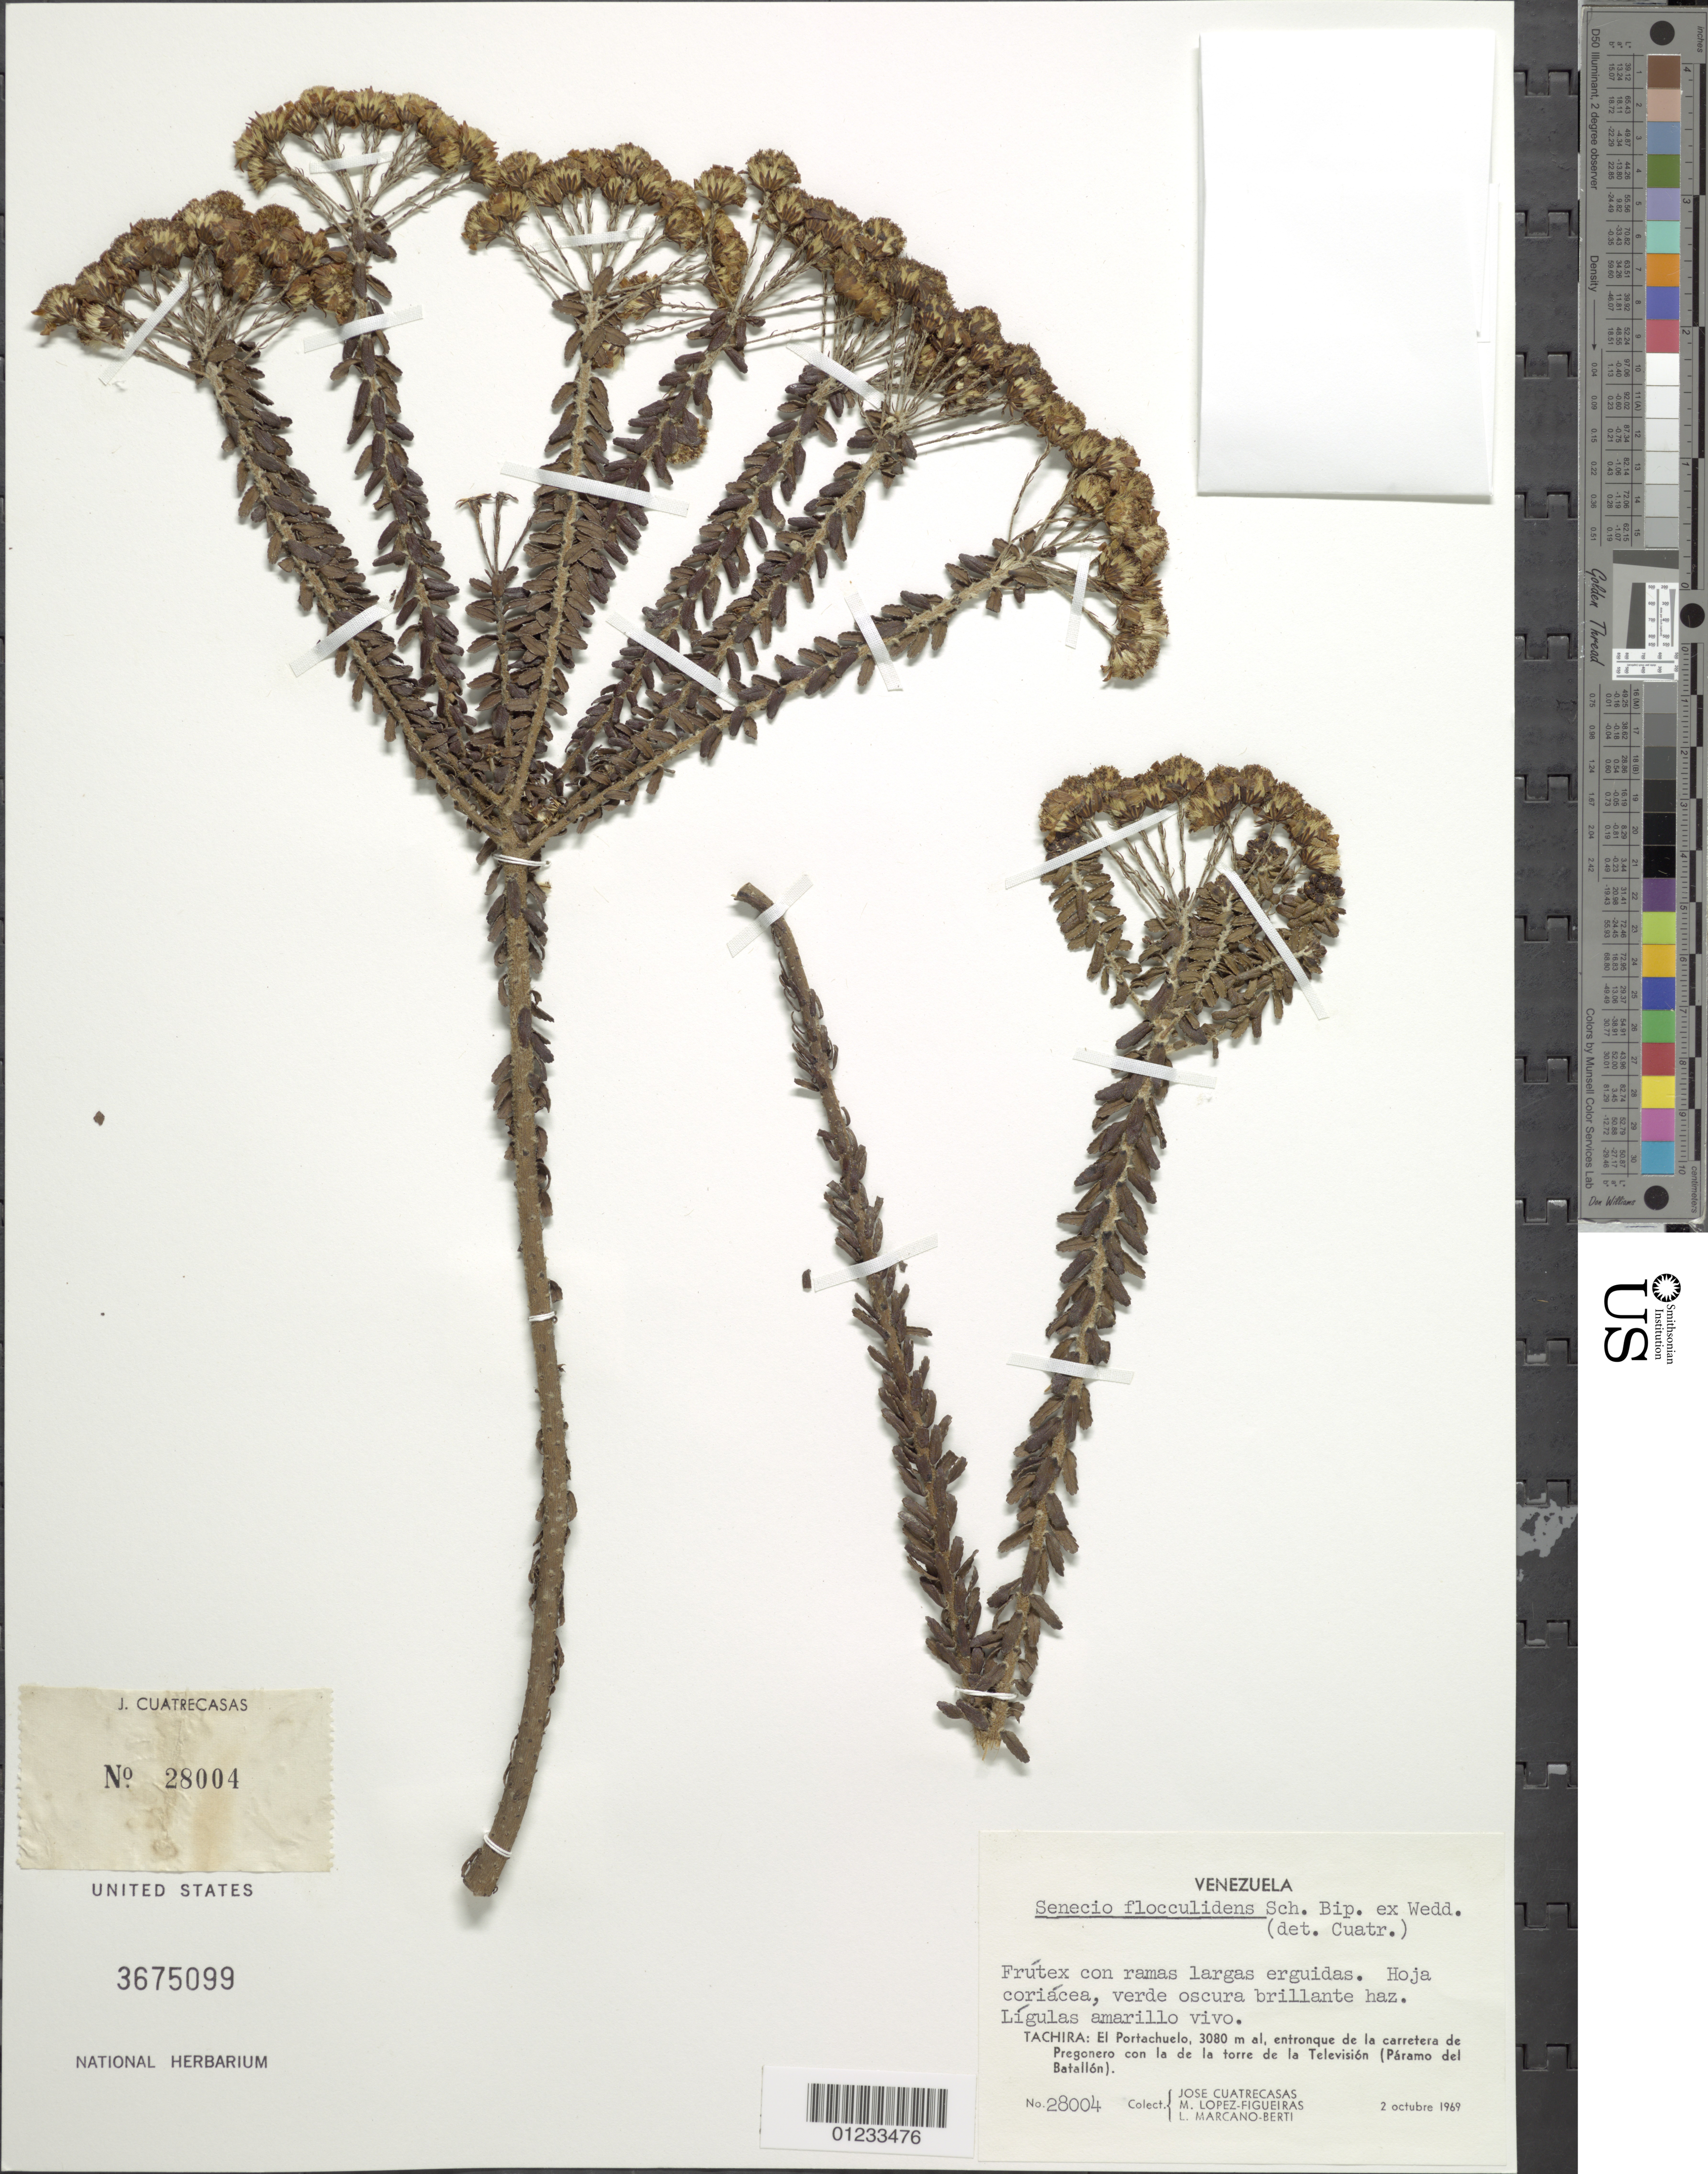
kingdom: Plantae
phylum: Tracheophyta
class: Magnoliopsida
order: Asterales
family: Asteraceae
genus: Pentacalia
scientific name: Pentacalia flocculidens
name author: (Sch. Bip. ex Wedd.) Cuatrec.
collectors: J. Cuatrecasas, M. López Figueiras & L. Marcano-Berti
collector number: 28004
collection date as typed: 02 Oct 1969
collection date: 1969-10-02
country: Venezuela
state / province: Tachira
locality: El Portachuelo, entronque de la carretera de Pregonero con la de la torre de la Television (Páramo de Batallón).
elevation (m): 3080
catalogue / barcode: US 3675099